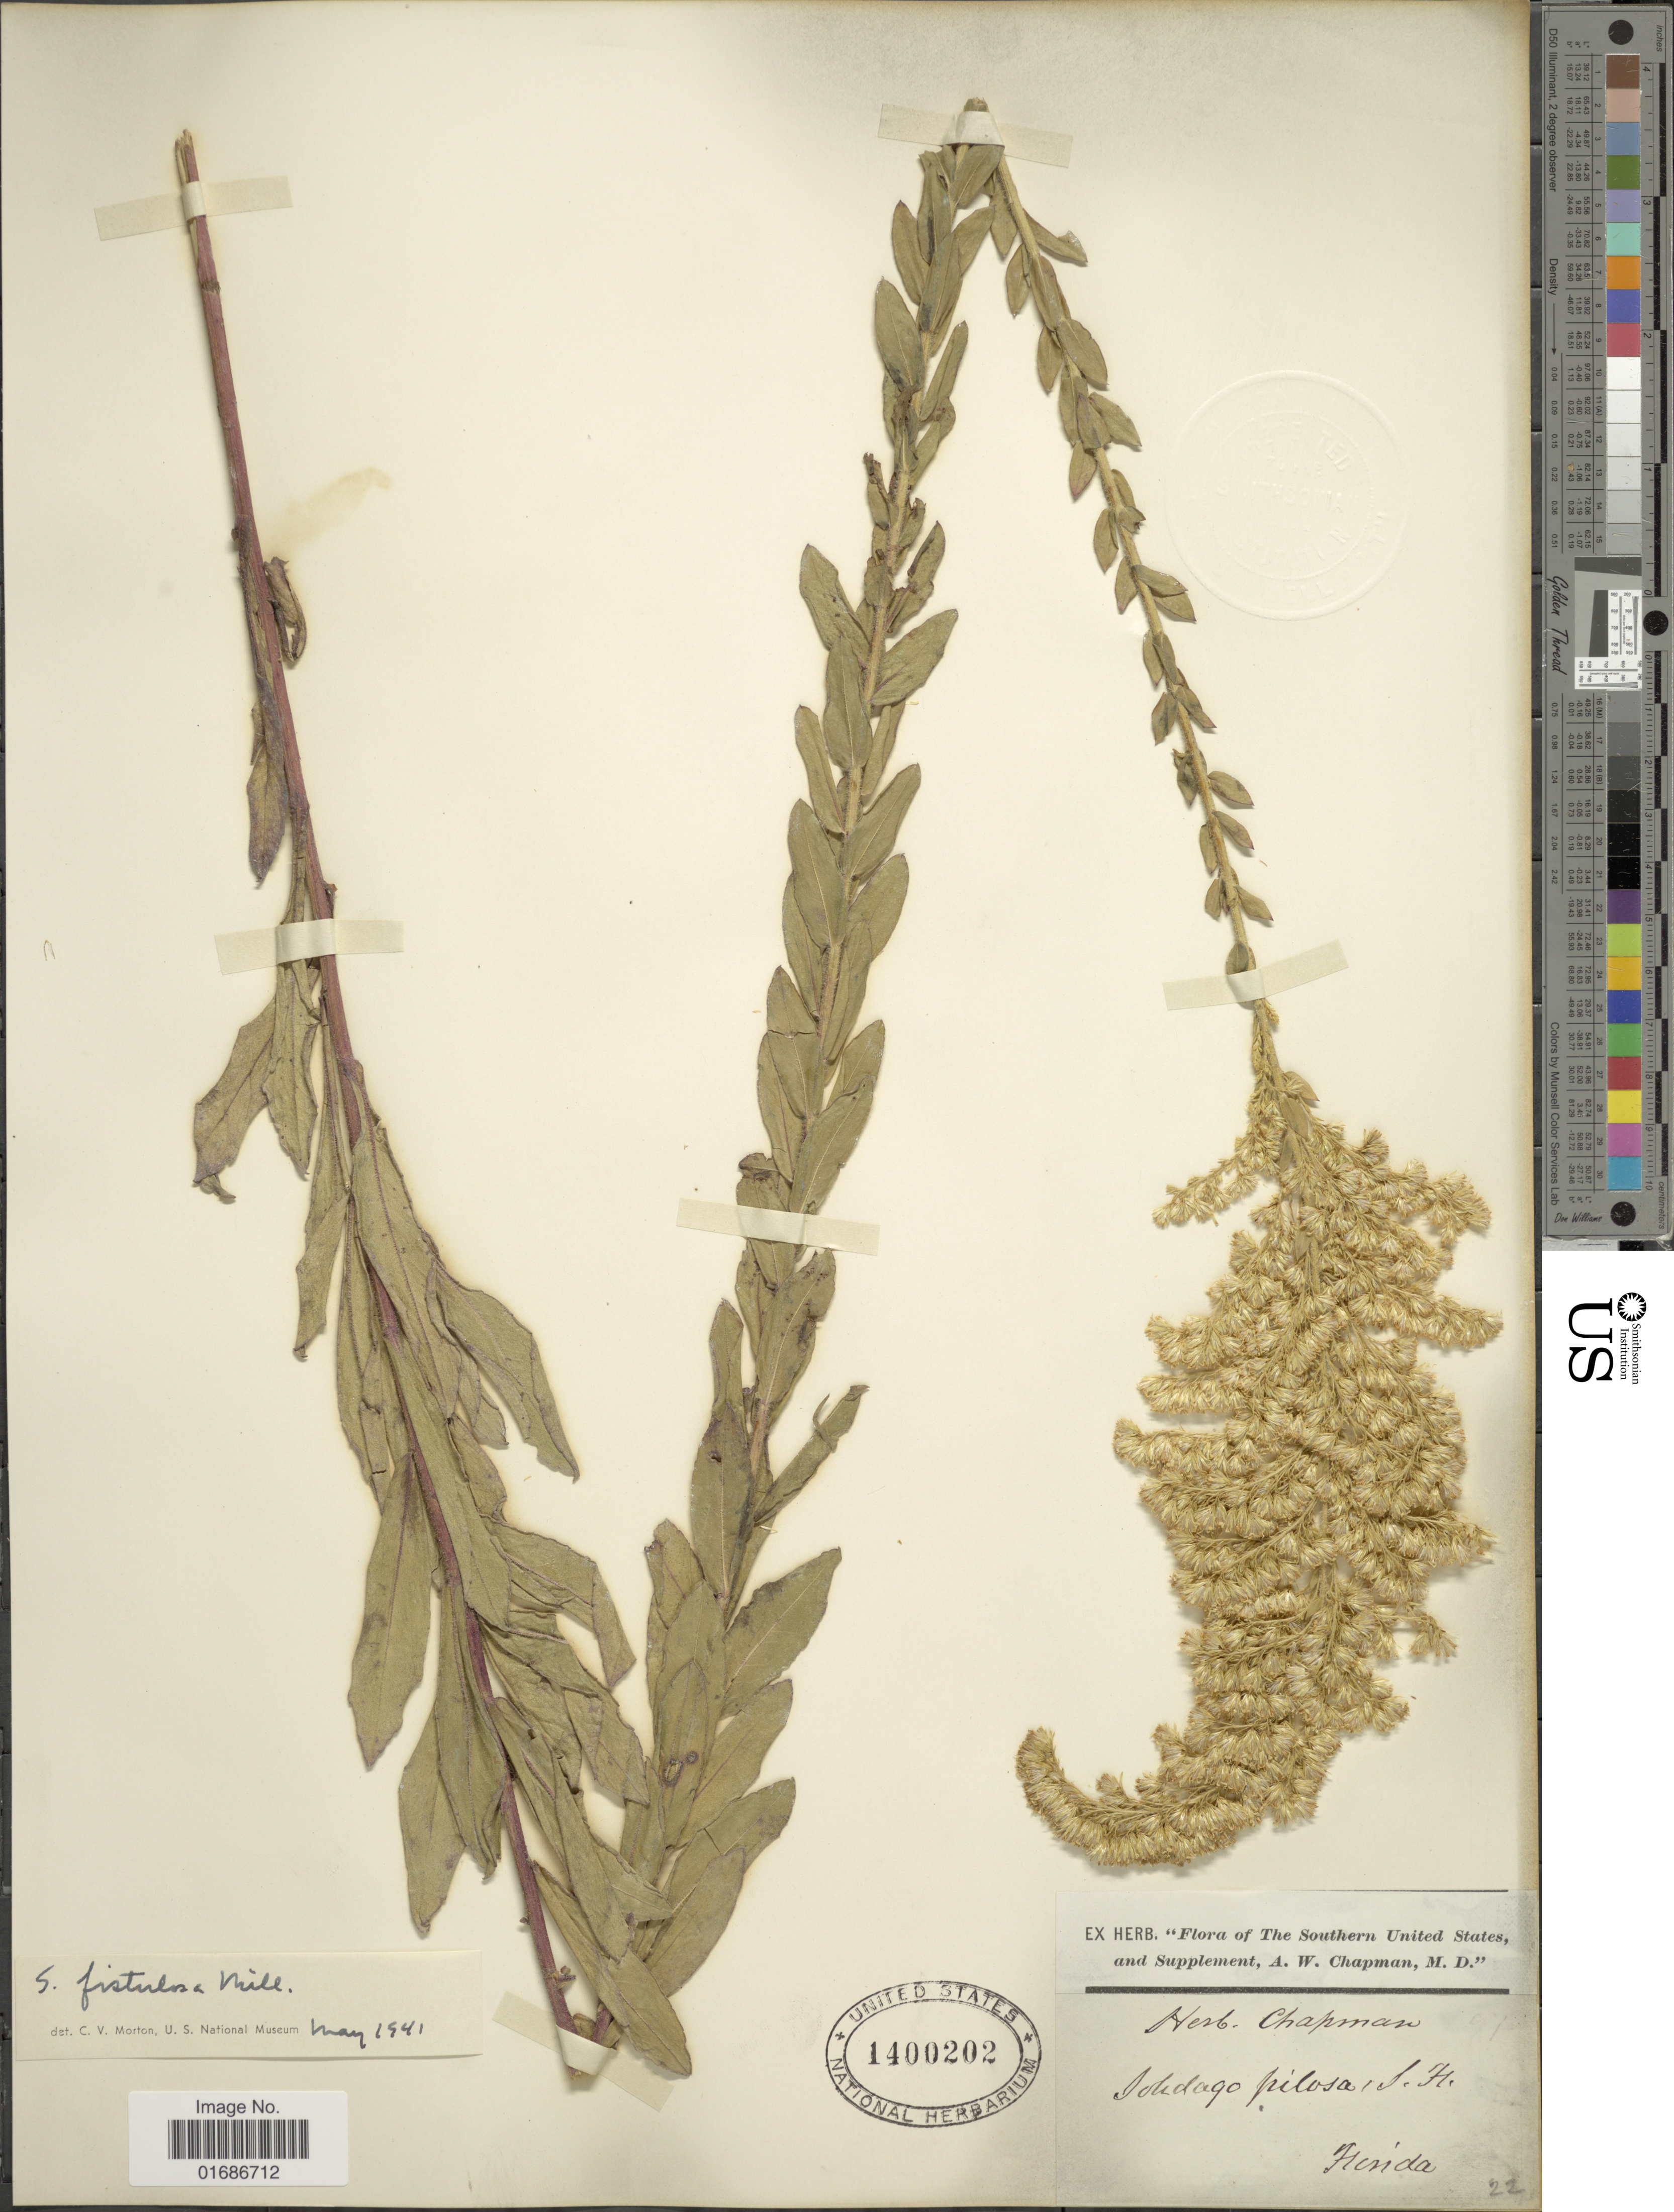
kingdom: Plantae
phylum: Tracheophyta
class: Magnoliopsida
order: Asterales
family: Asteraceae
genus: Solidago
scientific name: Solidago fistulosa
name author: Mill.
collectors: ex herb. Chapman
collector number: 22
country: United States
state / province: Florida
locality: Southern United States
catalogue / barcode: US 1400202